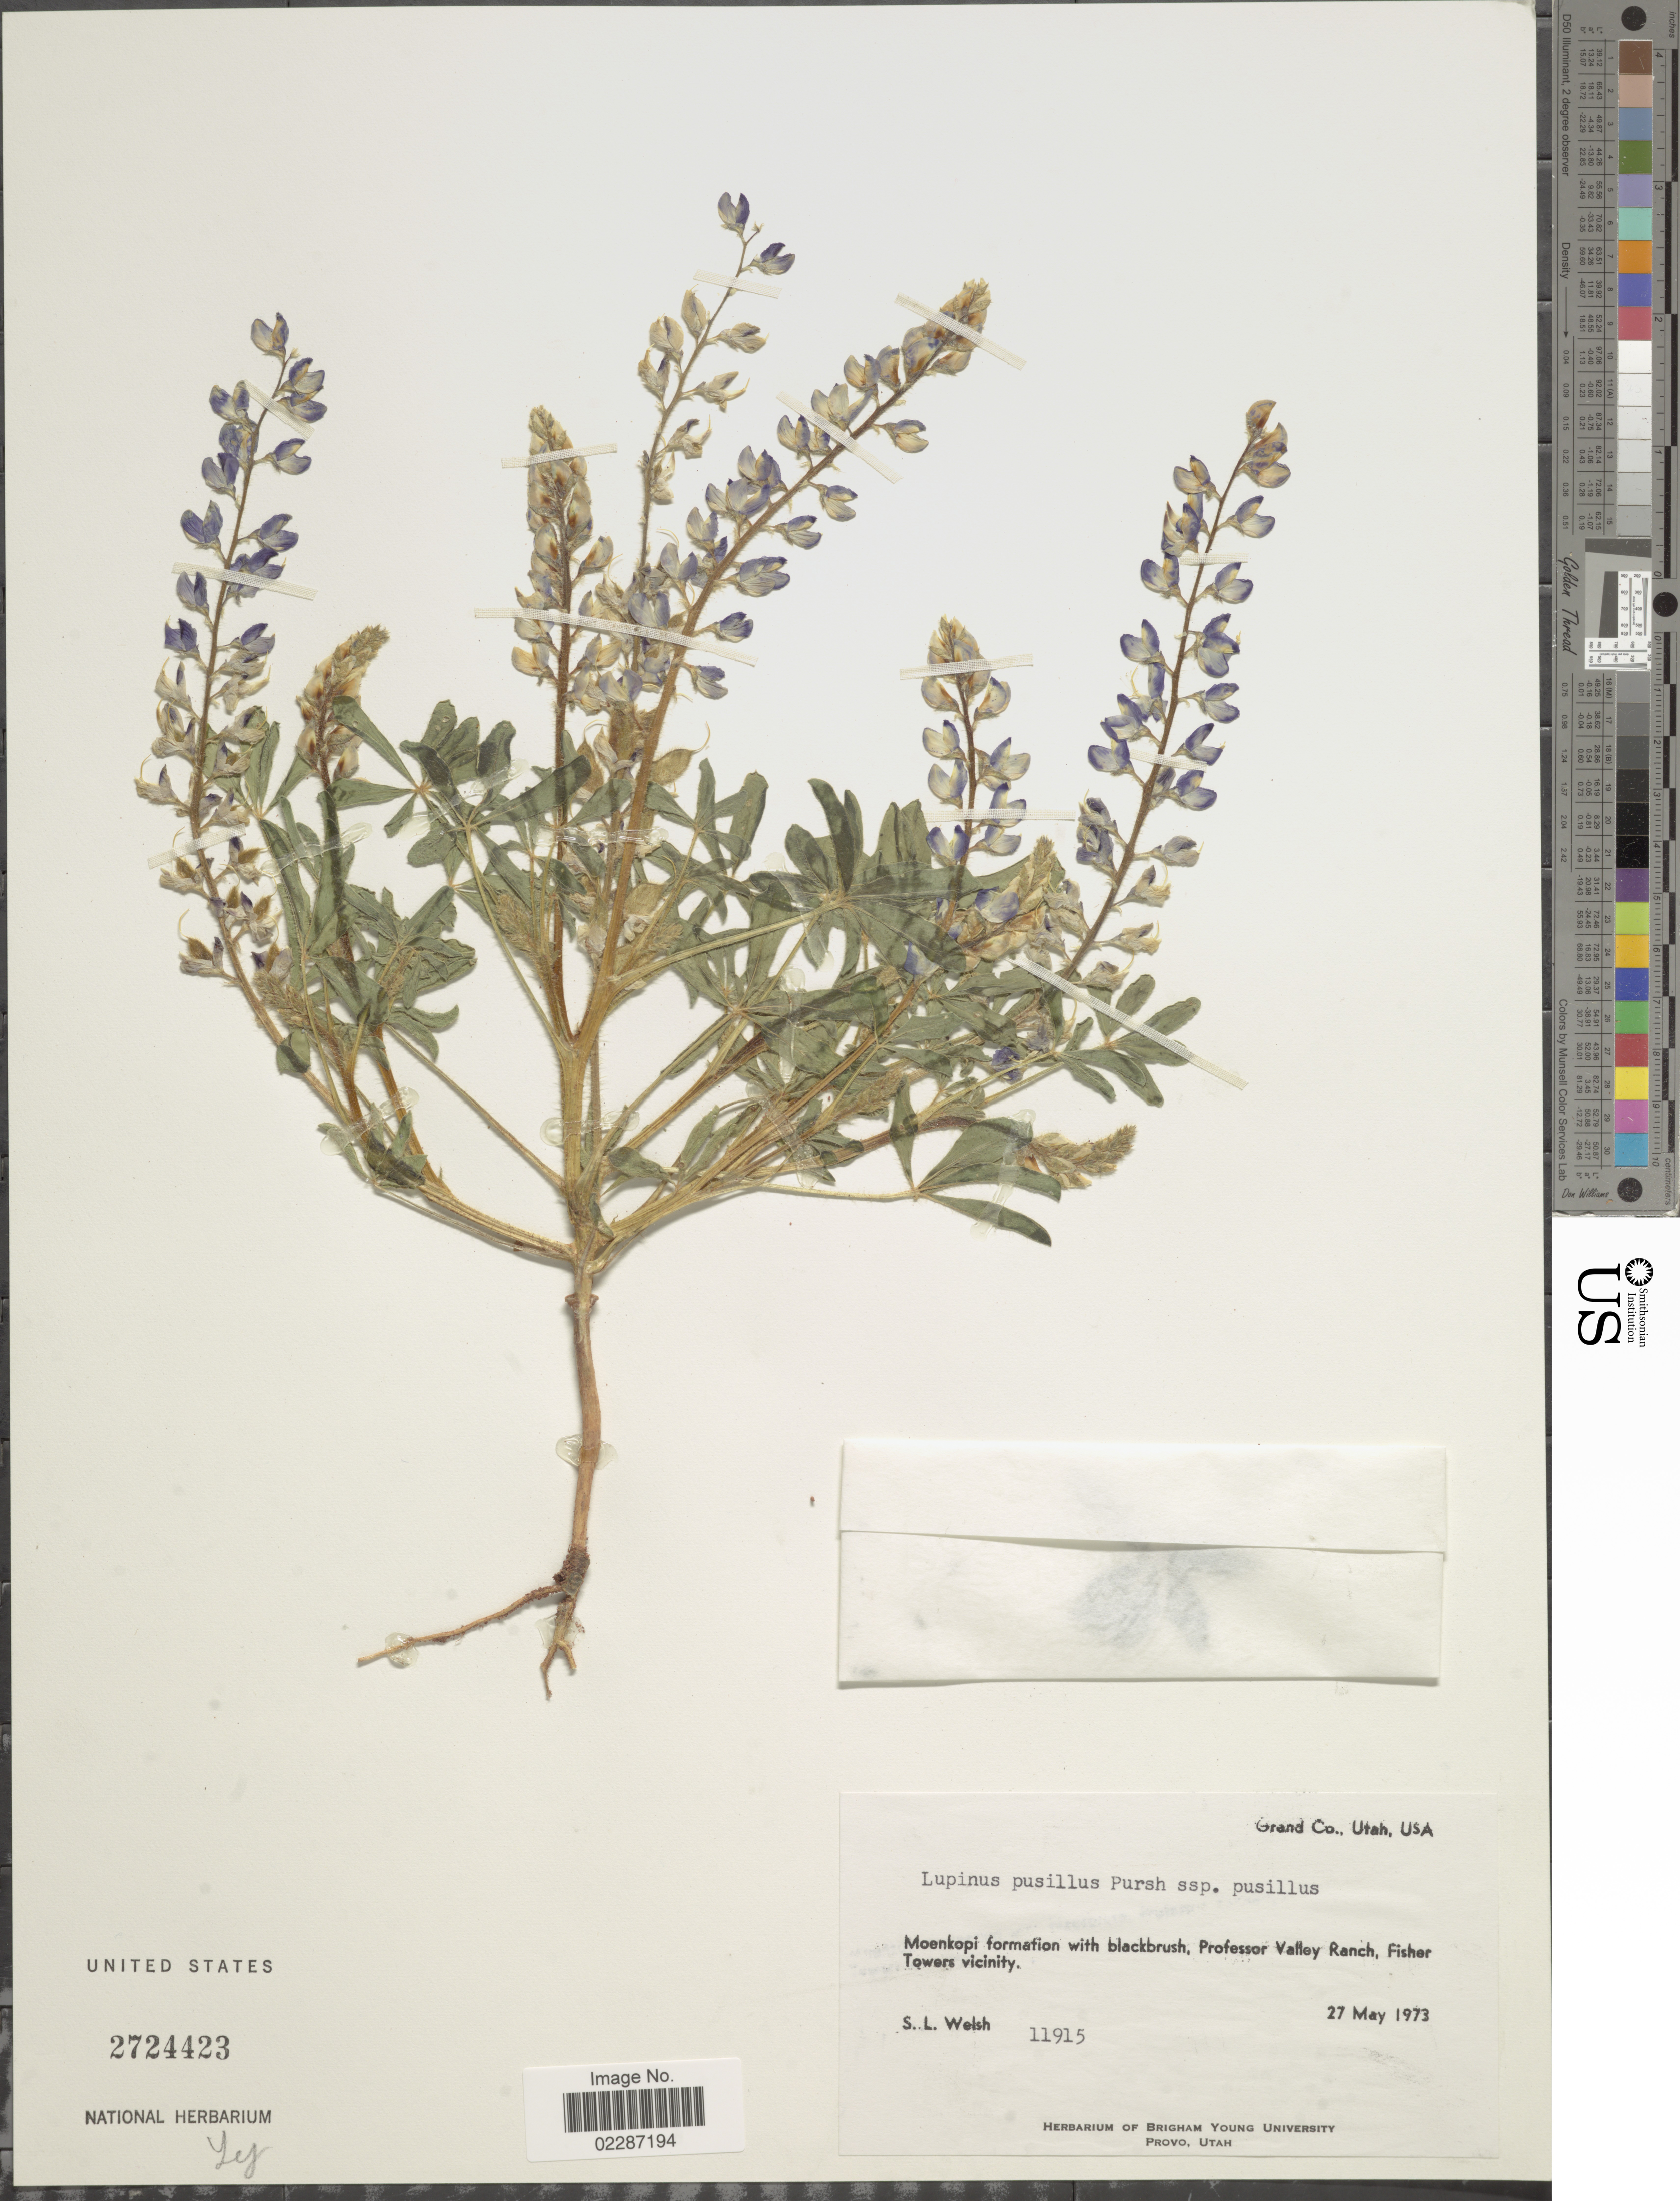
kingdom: Plantae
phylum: Tracheophyta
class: Magnoliopsida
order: Fabales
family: Fabaceae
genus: Lupinus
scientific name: Lupinus pusillus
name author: Pursh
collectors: S. Welsh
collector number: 11915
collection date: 1973-05-27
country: United States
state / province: Utah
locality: Grand Co., Moenkopi formation with blackrush, Professor Valley Ranch, Fisher Towers vicinity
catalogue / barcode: US 2724423